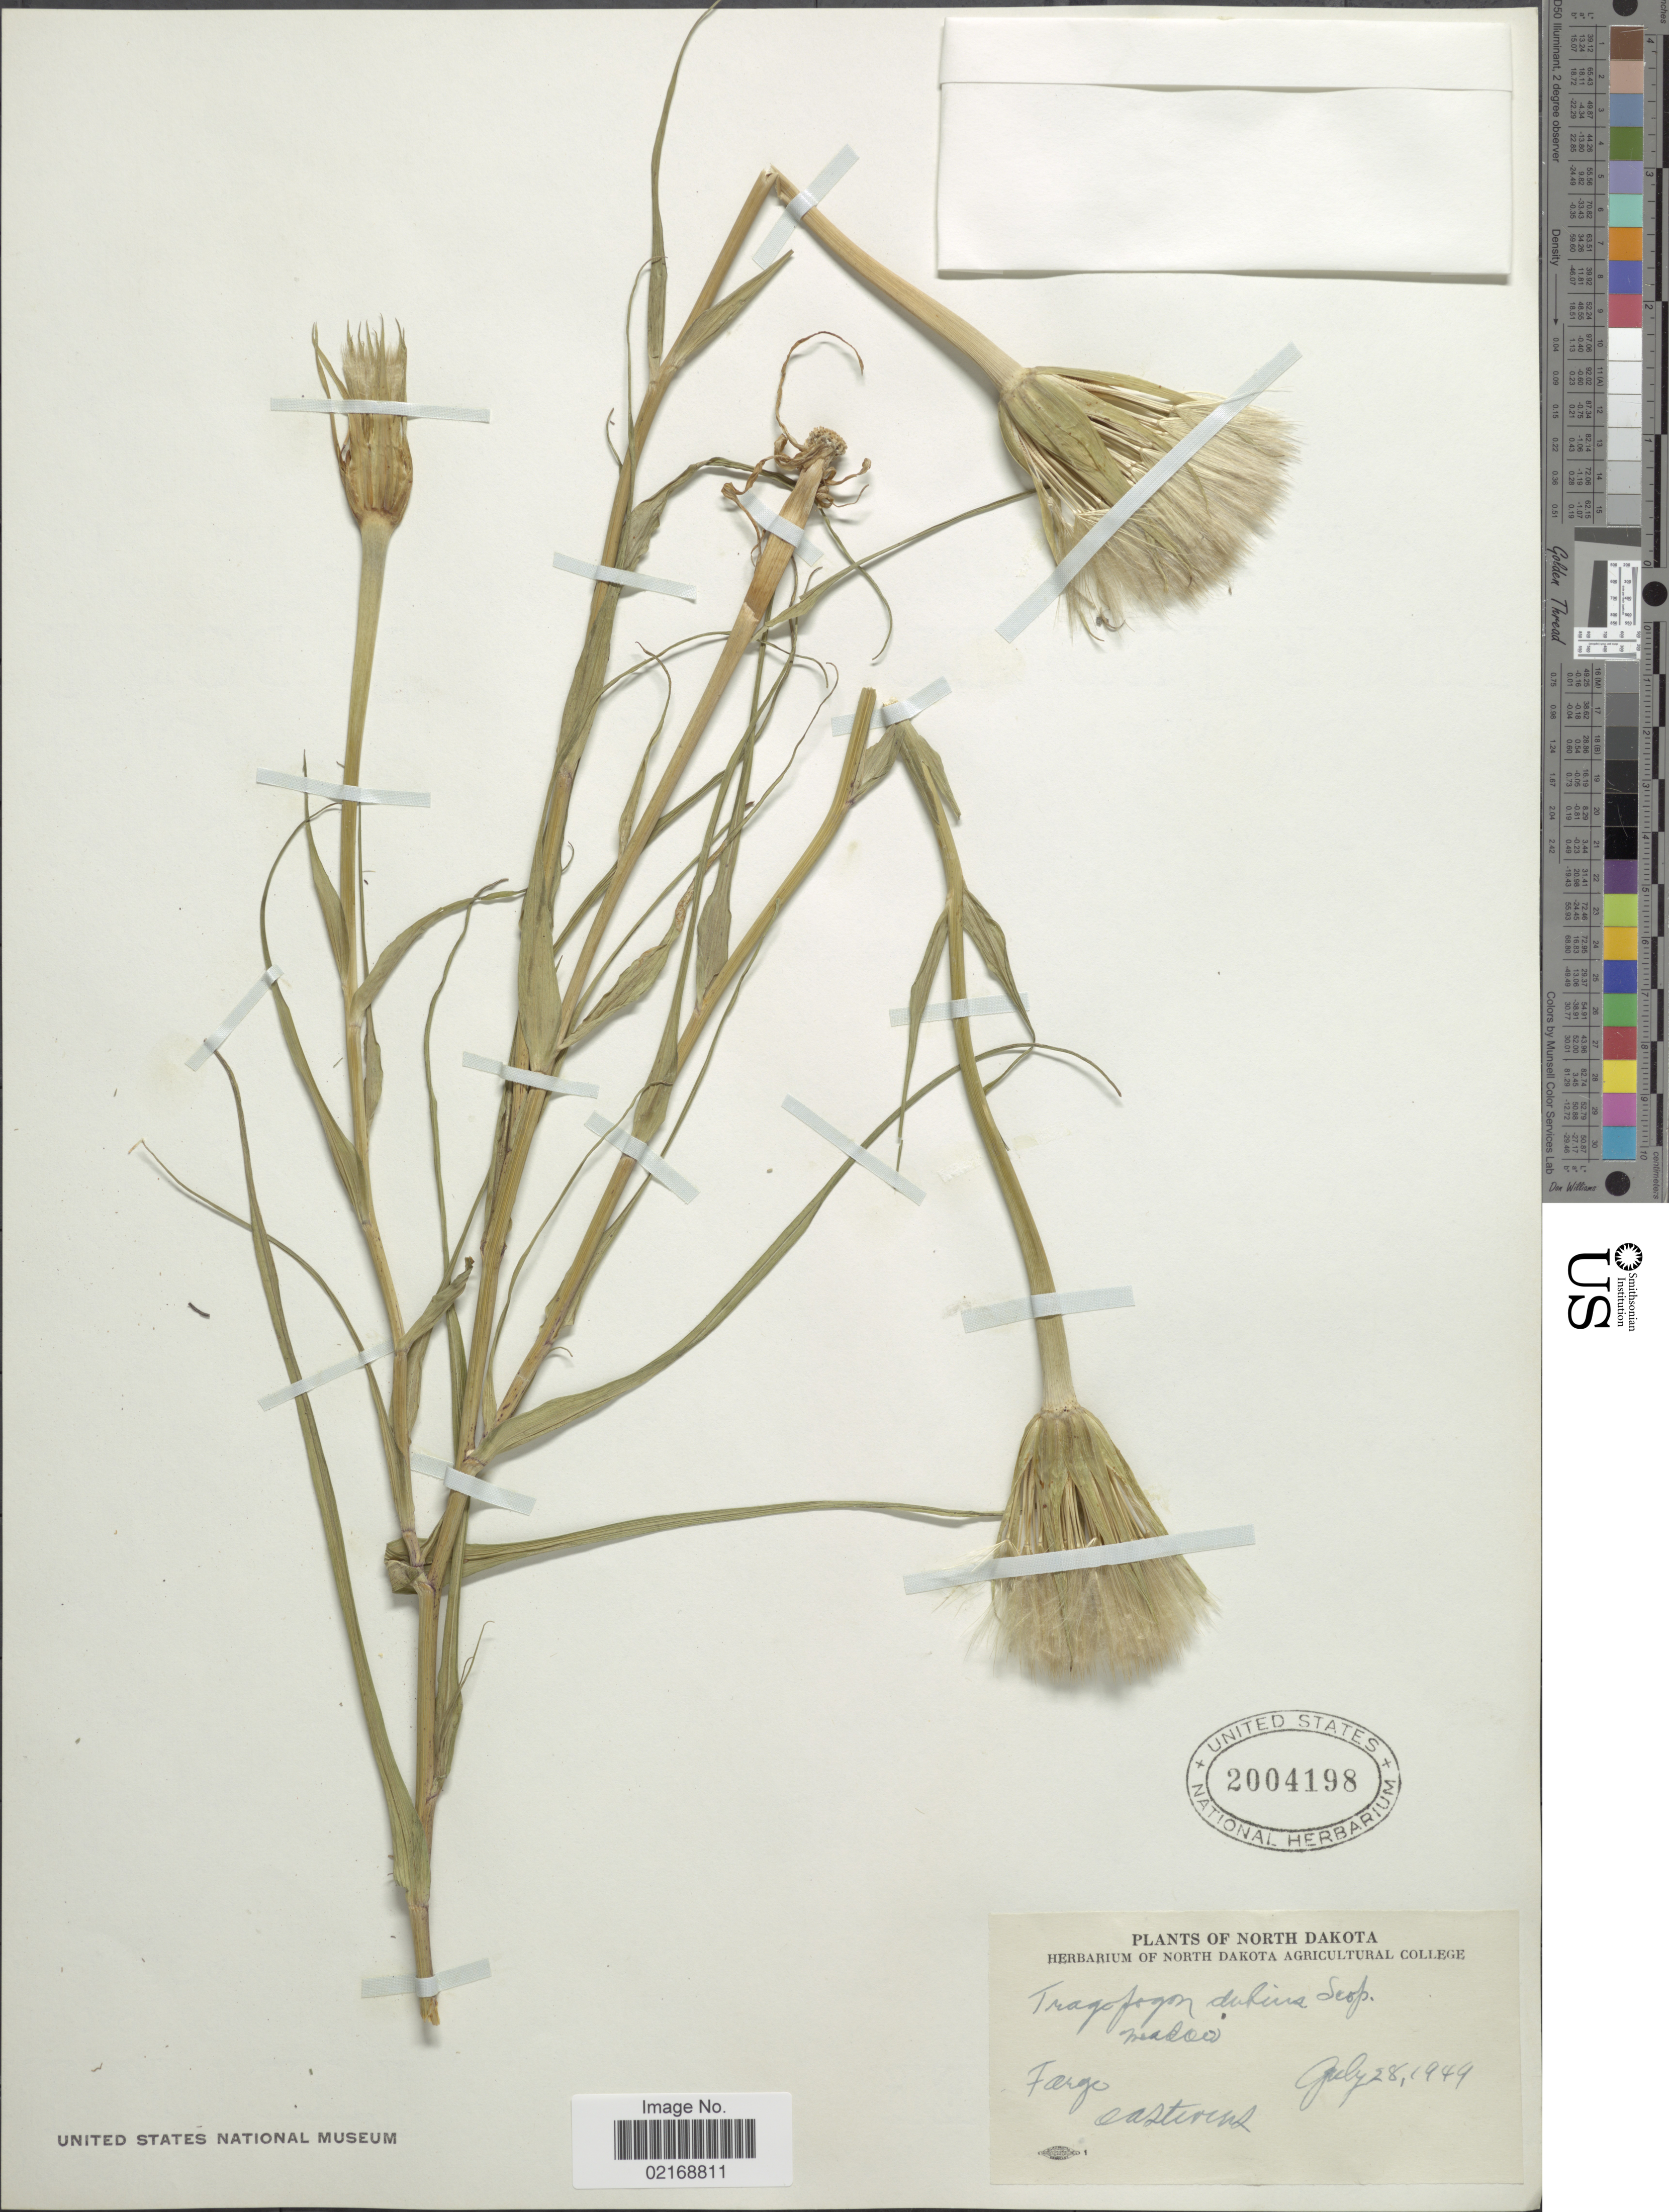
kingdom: Plantae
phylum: Tracheophyta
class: Magnoliopsida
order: Asterales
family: Asteraceae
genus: Tragopogon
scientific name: Tragopogon dubius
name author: Scop.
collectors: O. Stevens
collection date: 1949-07-28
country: United States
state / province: North Dakota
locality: Fargo, Cass Co.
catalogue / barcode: US 2004198